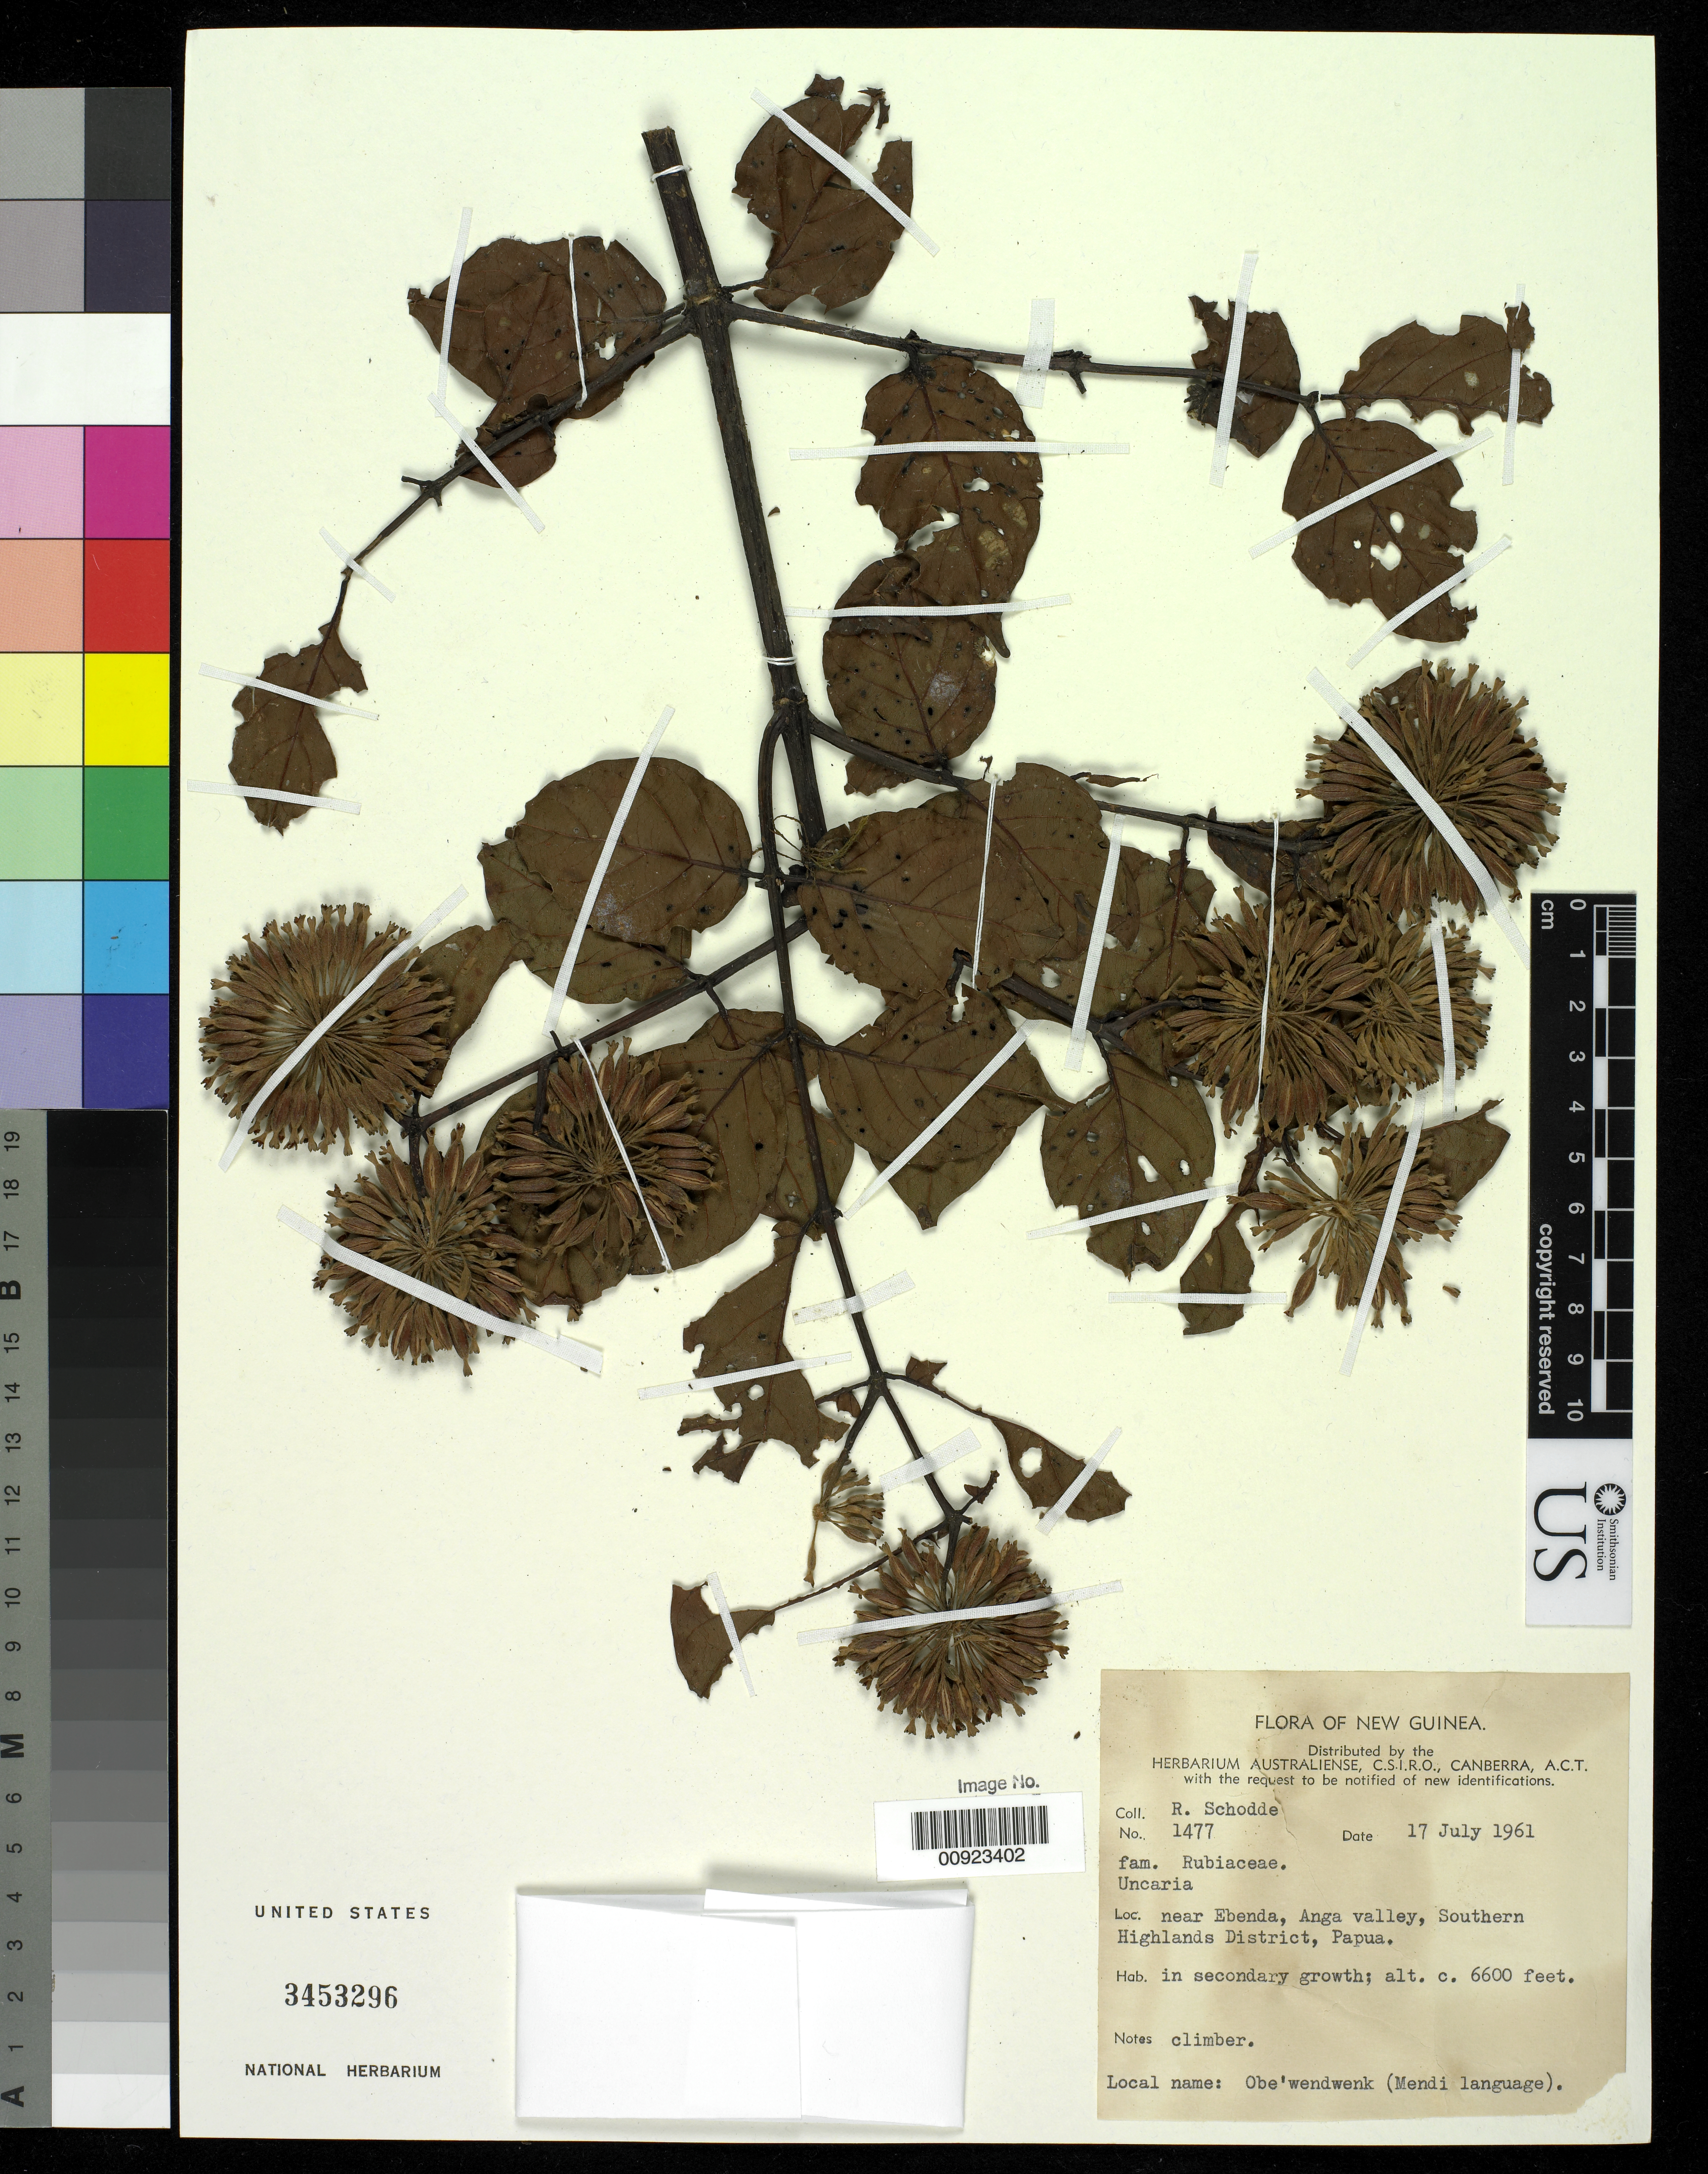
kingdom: Plantae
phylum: Tracheophyta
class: Magnoliopsida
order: Gentianales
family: Rubiaceae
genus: Uncaria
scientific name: Uncaria sp.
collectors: R. Schodde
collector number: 1477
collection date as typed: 17 Jul 1961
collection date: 1961-07-17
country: Papua New Guinea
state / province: Southern Highlands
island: New Guinea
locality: near Ebenda, Anga valley, Southern Highlands Dist., Papua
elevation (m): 2012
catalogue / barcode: US 3453296